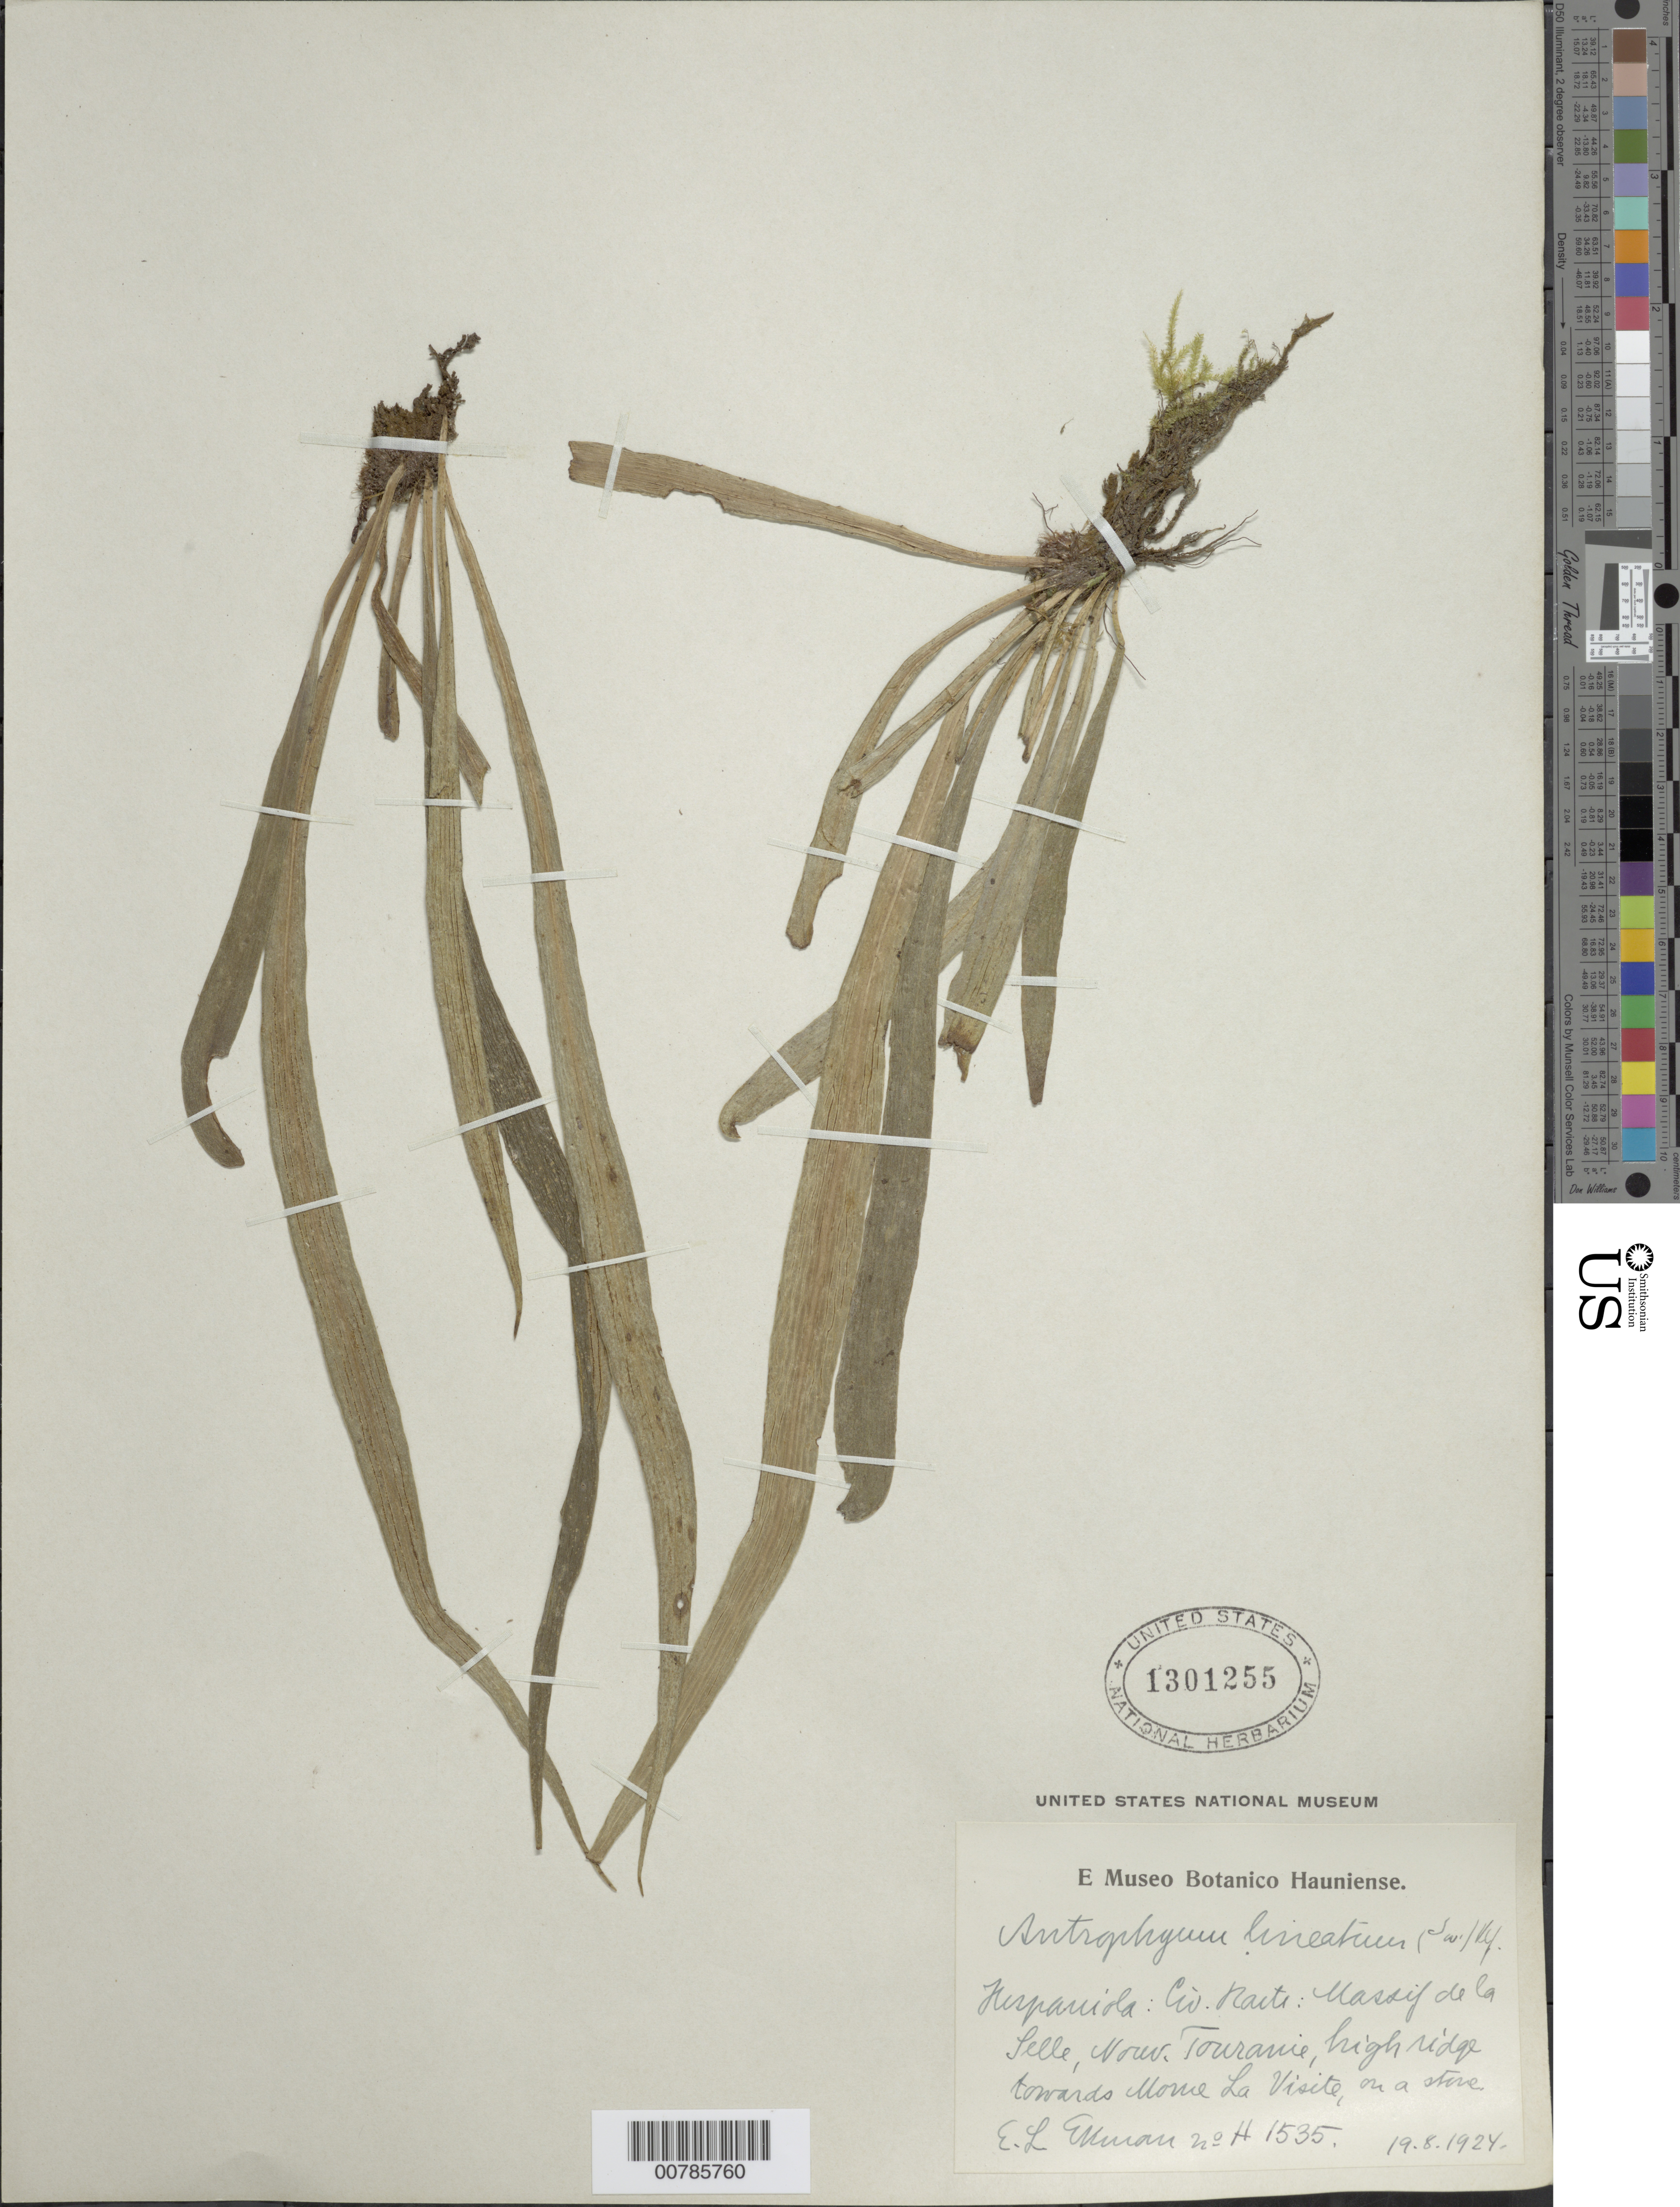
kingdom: Plantae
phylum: Tracheophyta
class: Polypodiopsida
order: Polypodiales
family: Pteridaceae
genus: Polytaenium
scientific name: Polytaenium lineatum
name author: (Sw.) J. Sm.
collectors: E. L. Ekman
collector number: H 1535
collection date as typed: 19 Aug 1924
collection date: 1924-08-19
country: Haiti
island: Hispaniola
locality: Massif de la Selle, Nouv. Touranie, towards Morne La Visite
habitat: High ridge, on a stone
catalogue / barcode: US 1301255